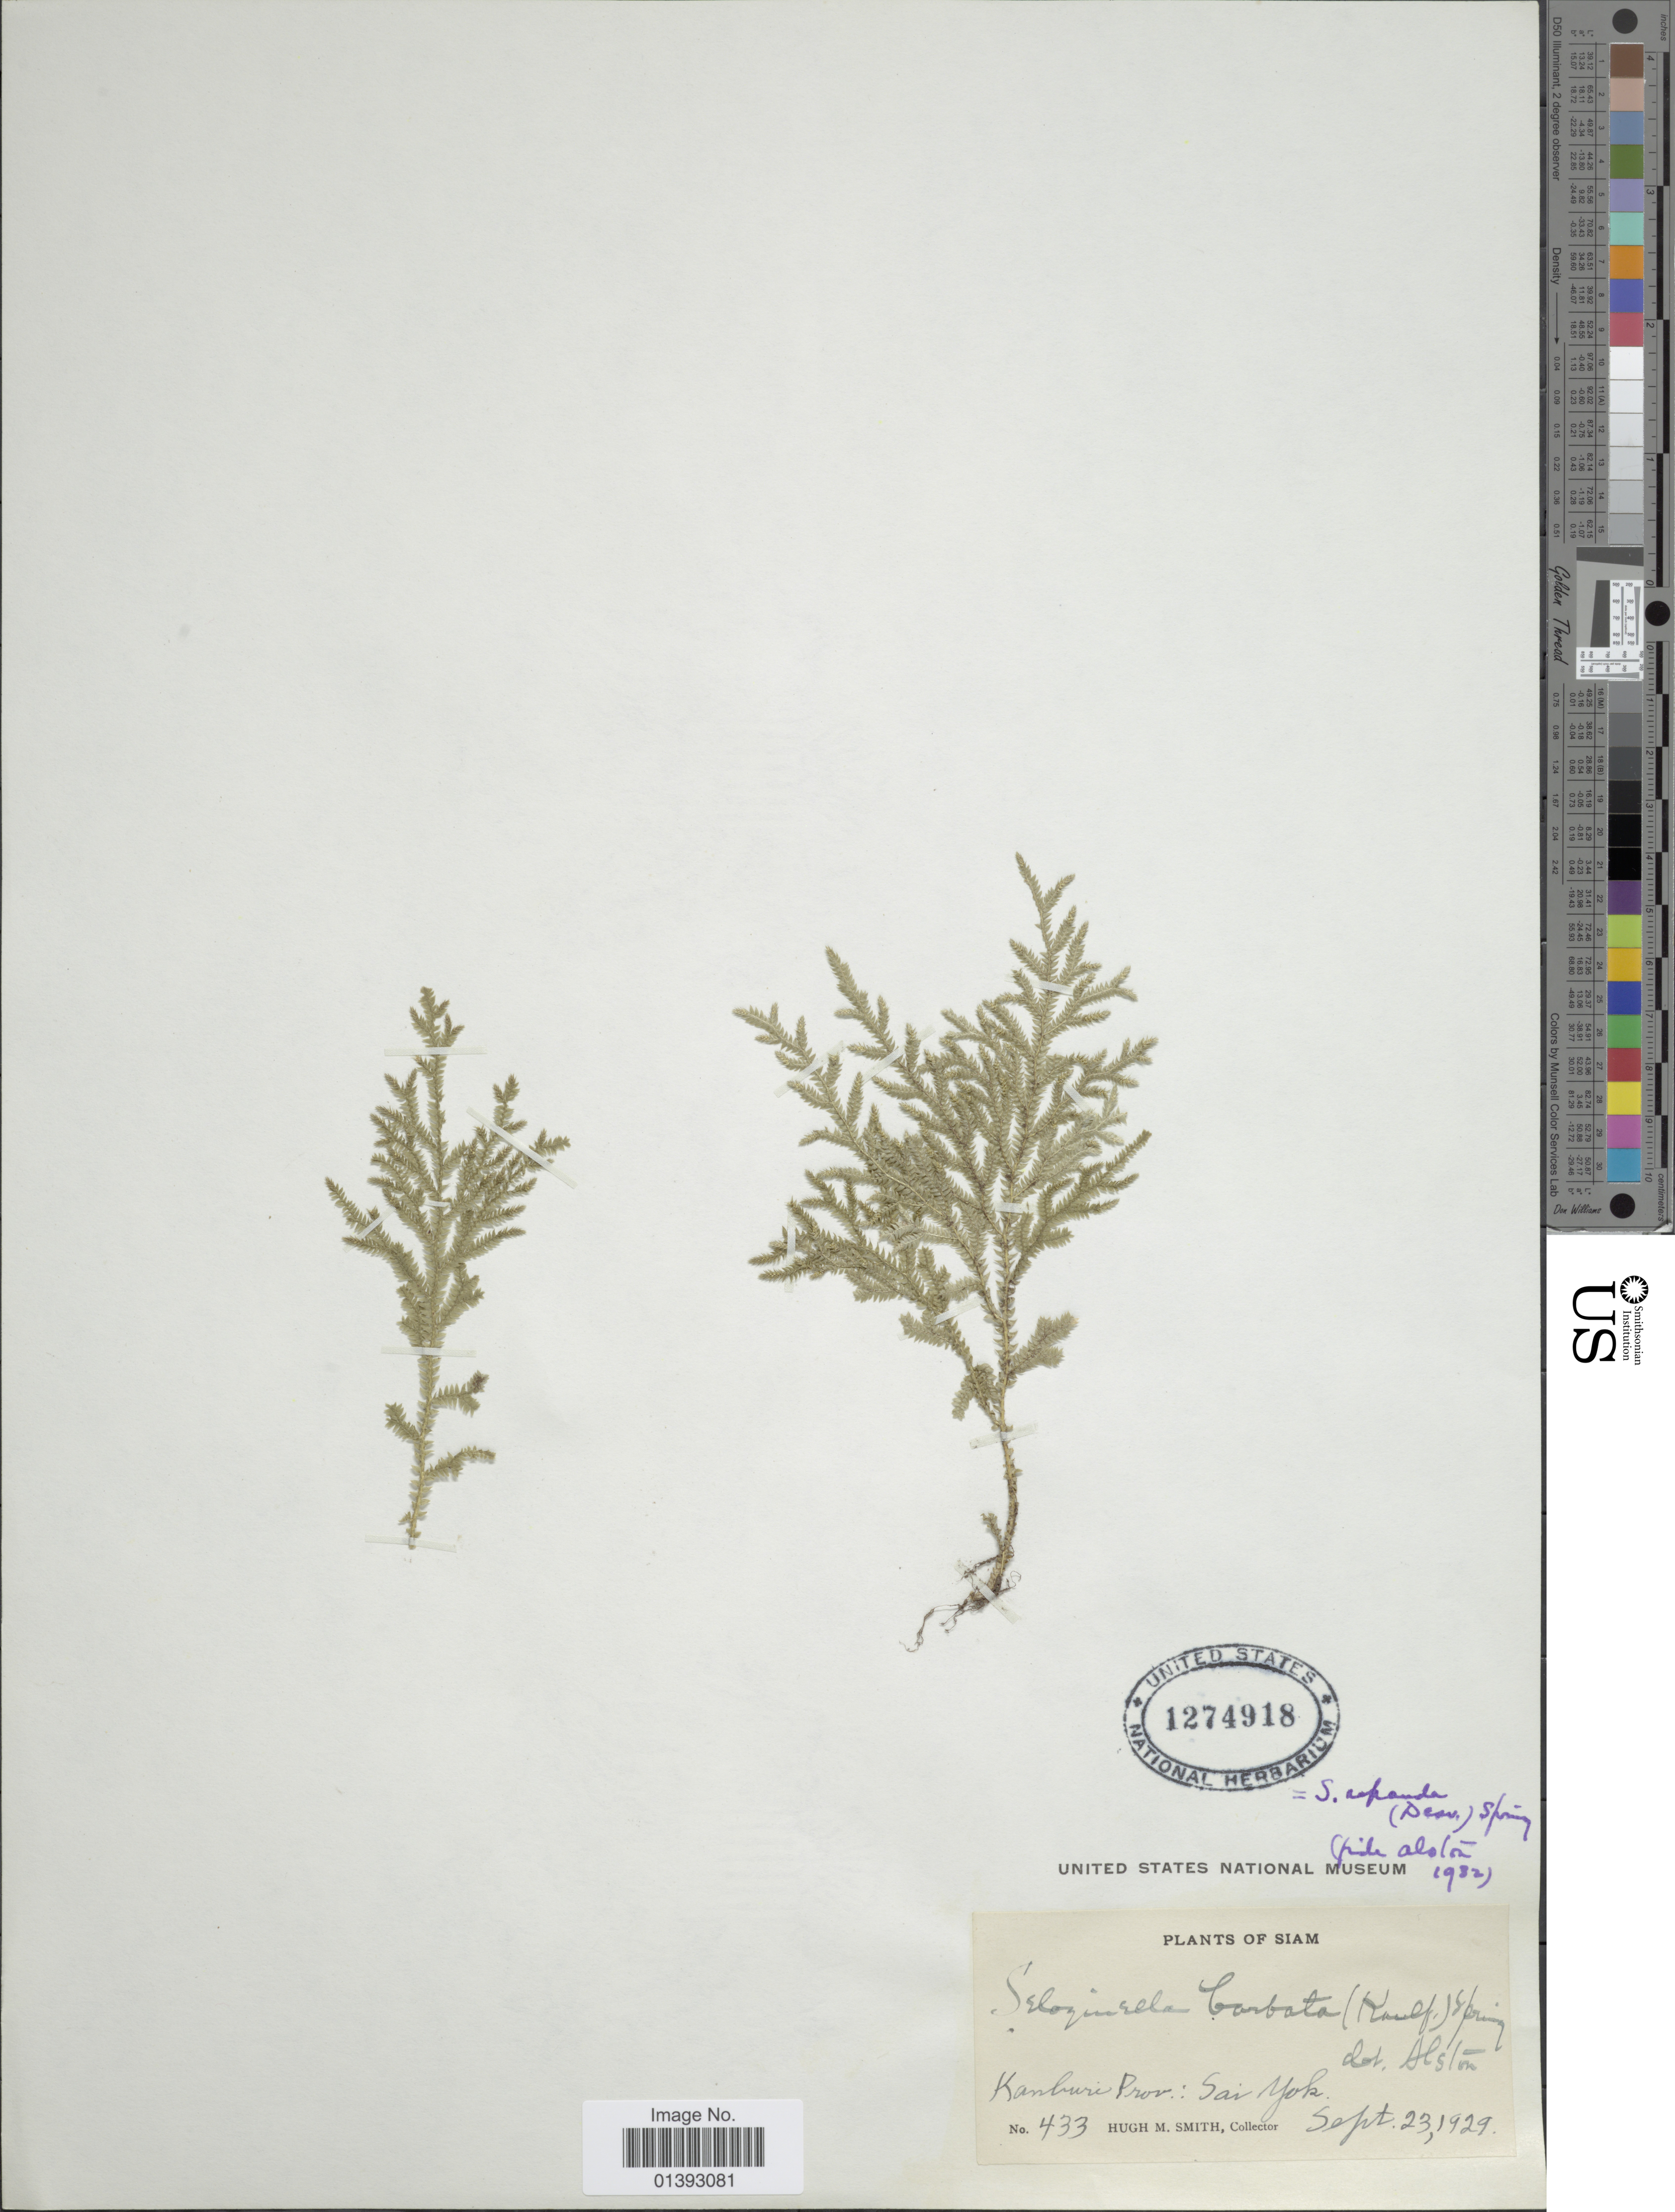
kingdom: Plantae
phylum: Tracheophyta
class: Lycopodiopsida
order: Selaginellales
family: Selaginellaceae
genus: Selaginella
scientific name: Selaginella repanda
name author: (Desv. ex Poir.) Spring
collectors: H. M. Smith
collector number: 433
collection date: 1929-09-23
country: Thailand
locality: Kanburi Prov.: Sai Yok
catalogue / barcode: US 1274918